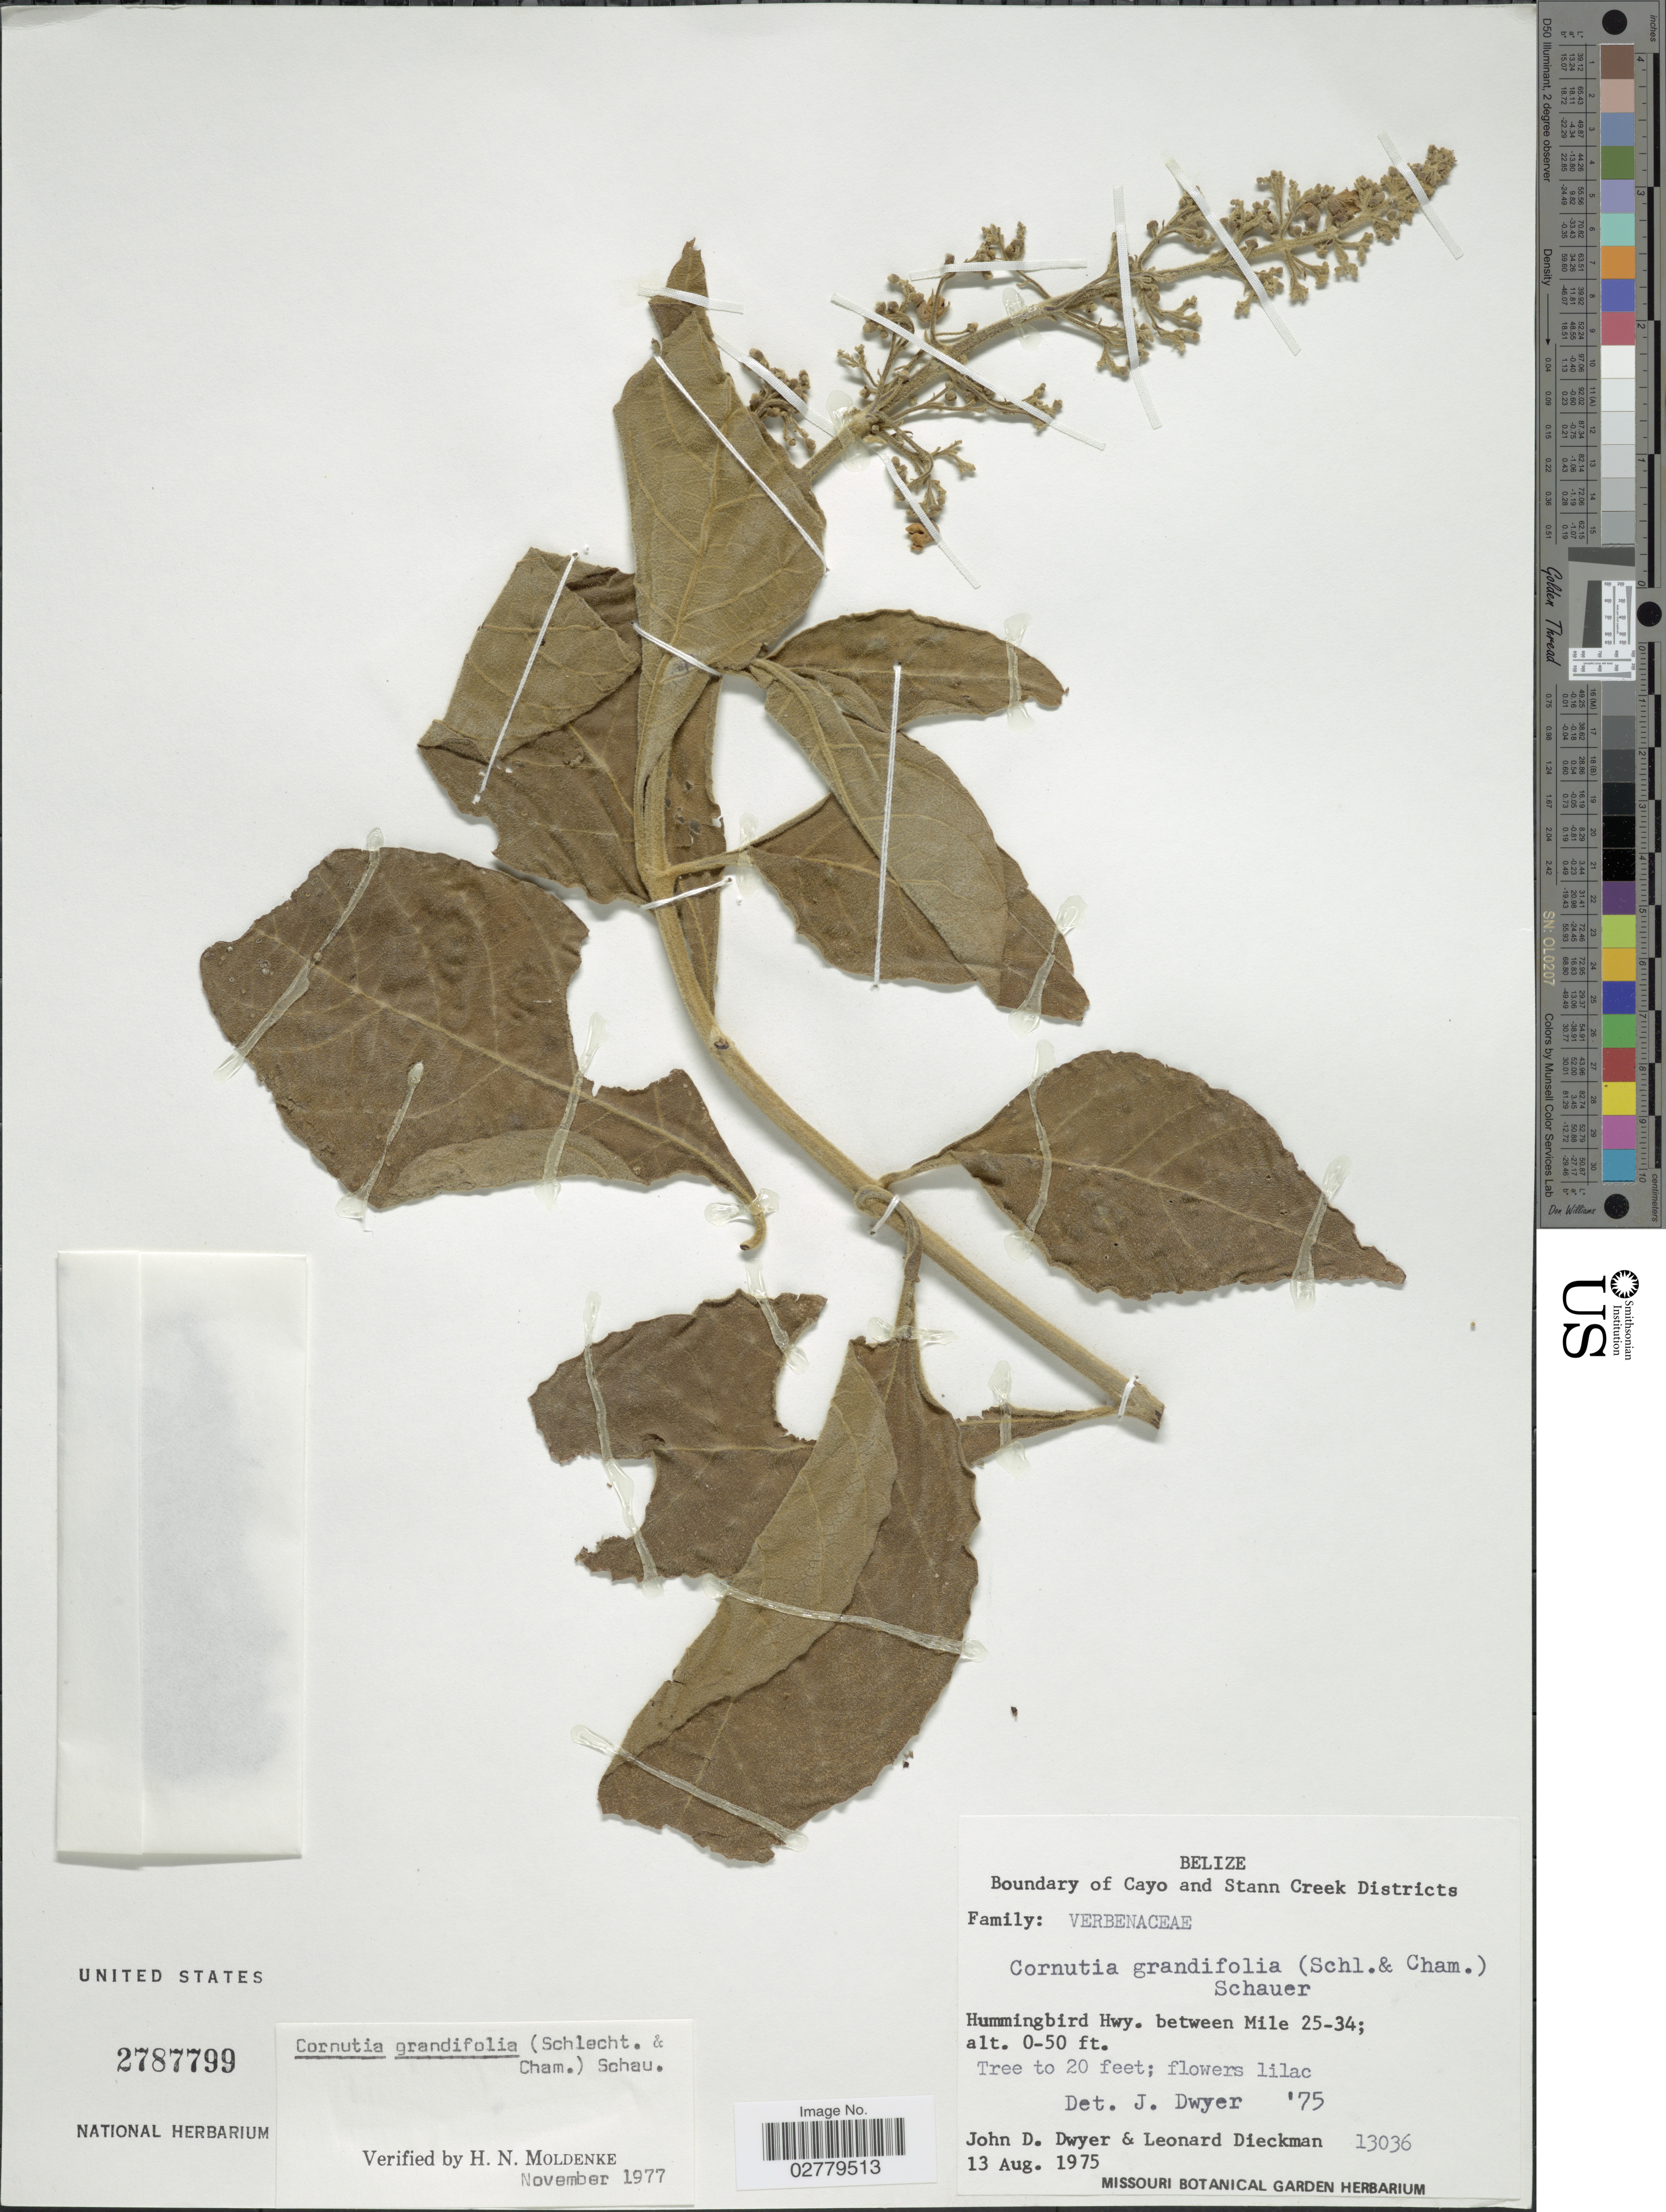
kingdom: Plantae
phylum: Tracheophyta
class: Magnoliopsida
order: Lamiales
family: Lamiaceae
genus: Cornutia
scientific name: Cornutia grandifolia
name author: (Cham. & Schltdl.) Schauer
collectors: J. D. Dwyer & L. Dieckman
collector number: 13036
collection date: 1975-08-13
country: Belize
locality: Boundary of Cayo and Stann Creek Districts. Hummingbird Hwy. between Mile 25-34.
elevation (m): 0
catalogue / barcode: US 2787799